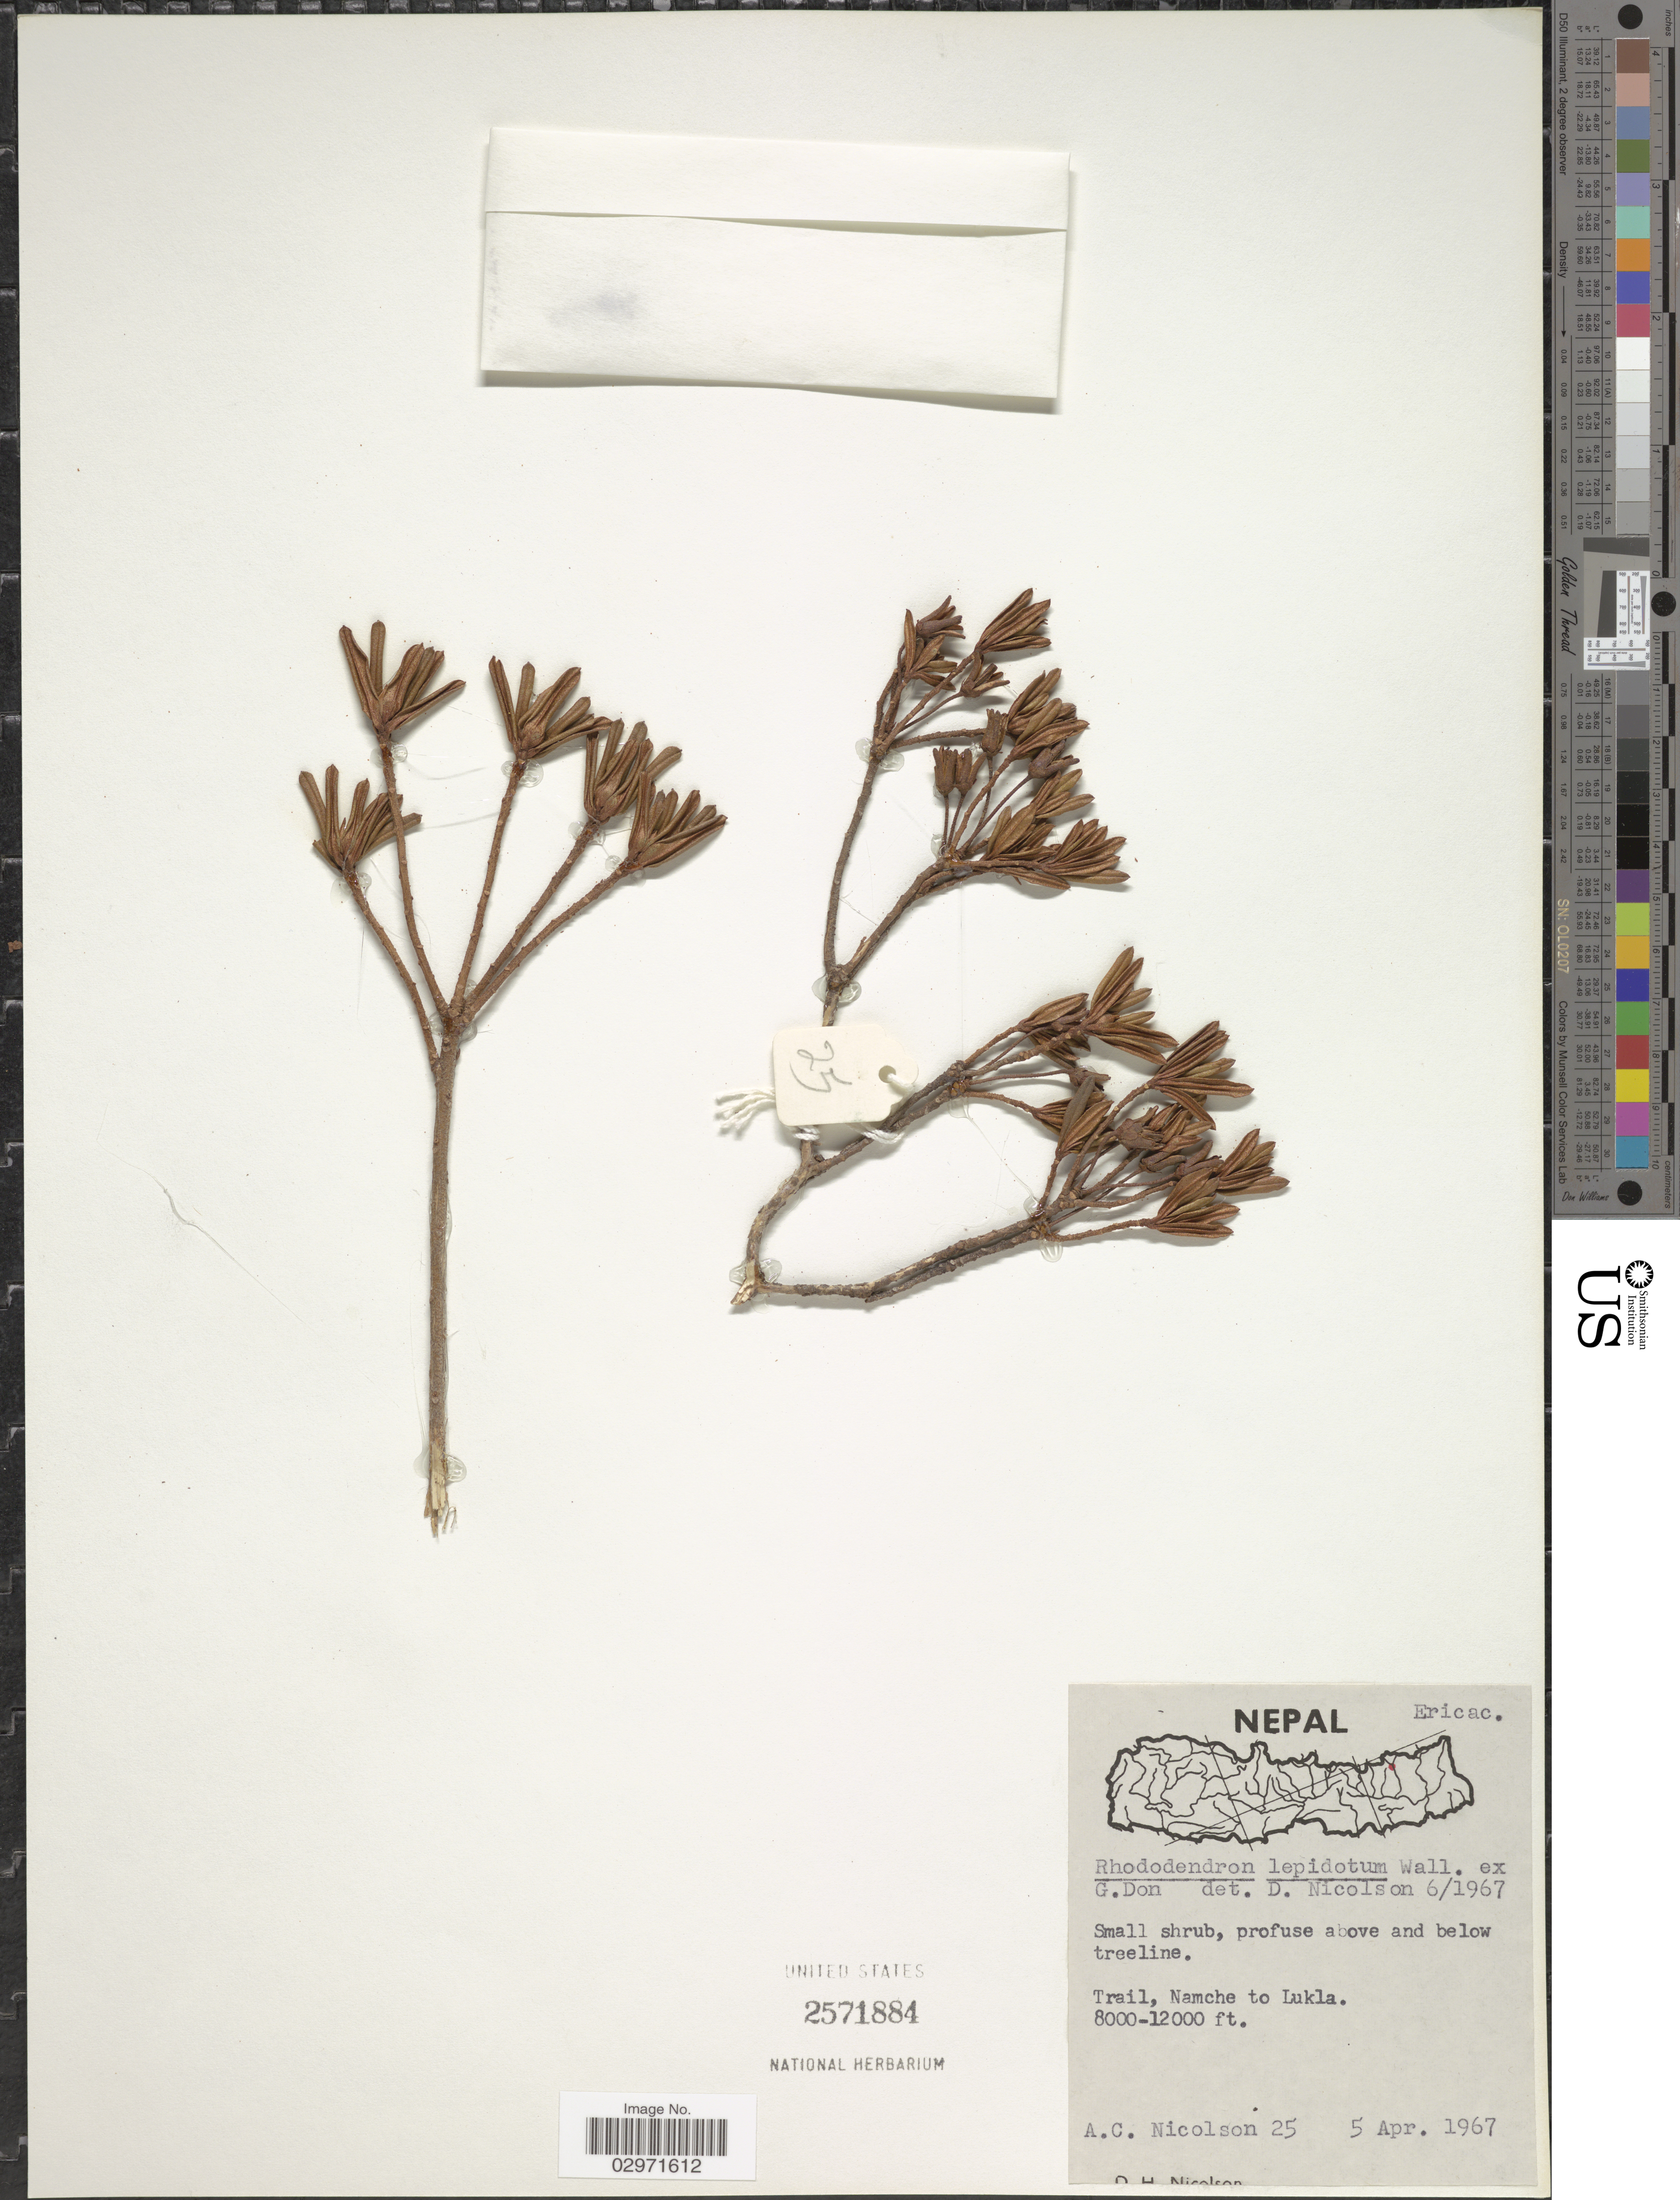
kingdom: Plantae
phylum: Tracheophyta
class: Magnoliopsida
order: Ericales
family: Ericaceae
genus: Rhododendron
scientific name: Rhododendron lepidotum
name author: Wall. ex G. Don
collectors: A. C. Nicolson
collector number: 25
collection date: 1967-04-05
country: Nepal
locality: Trail, Namche to Lukla.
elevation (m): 2438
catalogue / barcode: US 2571884